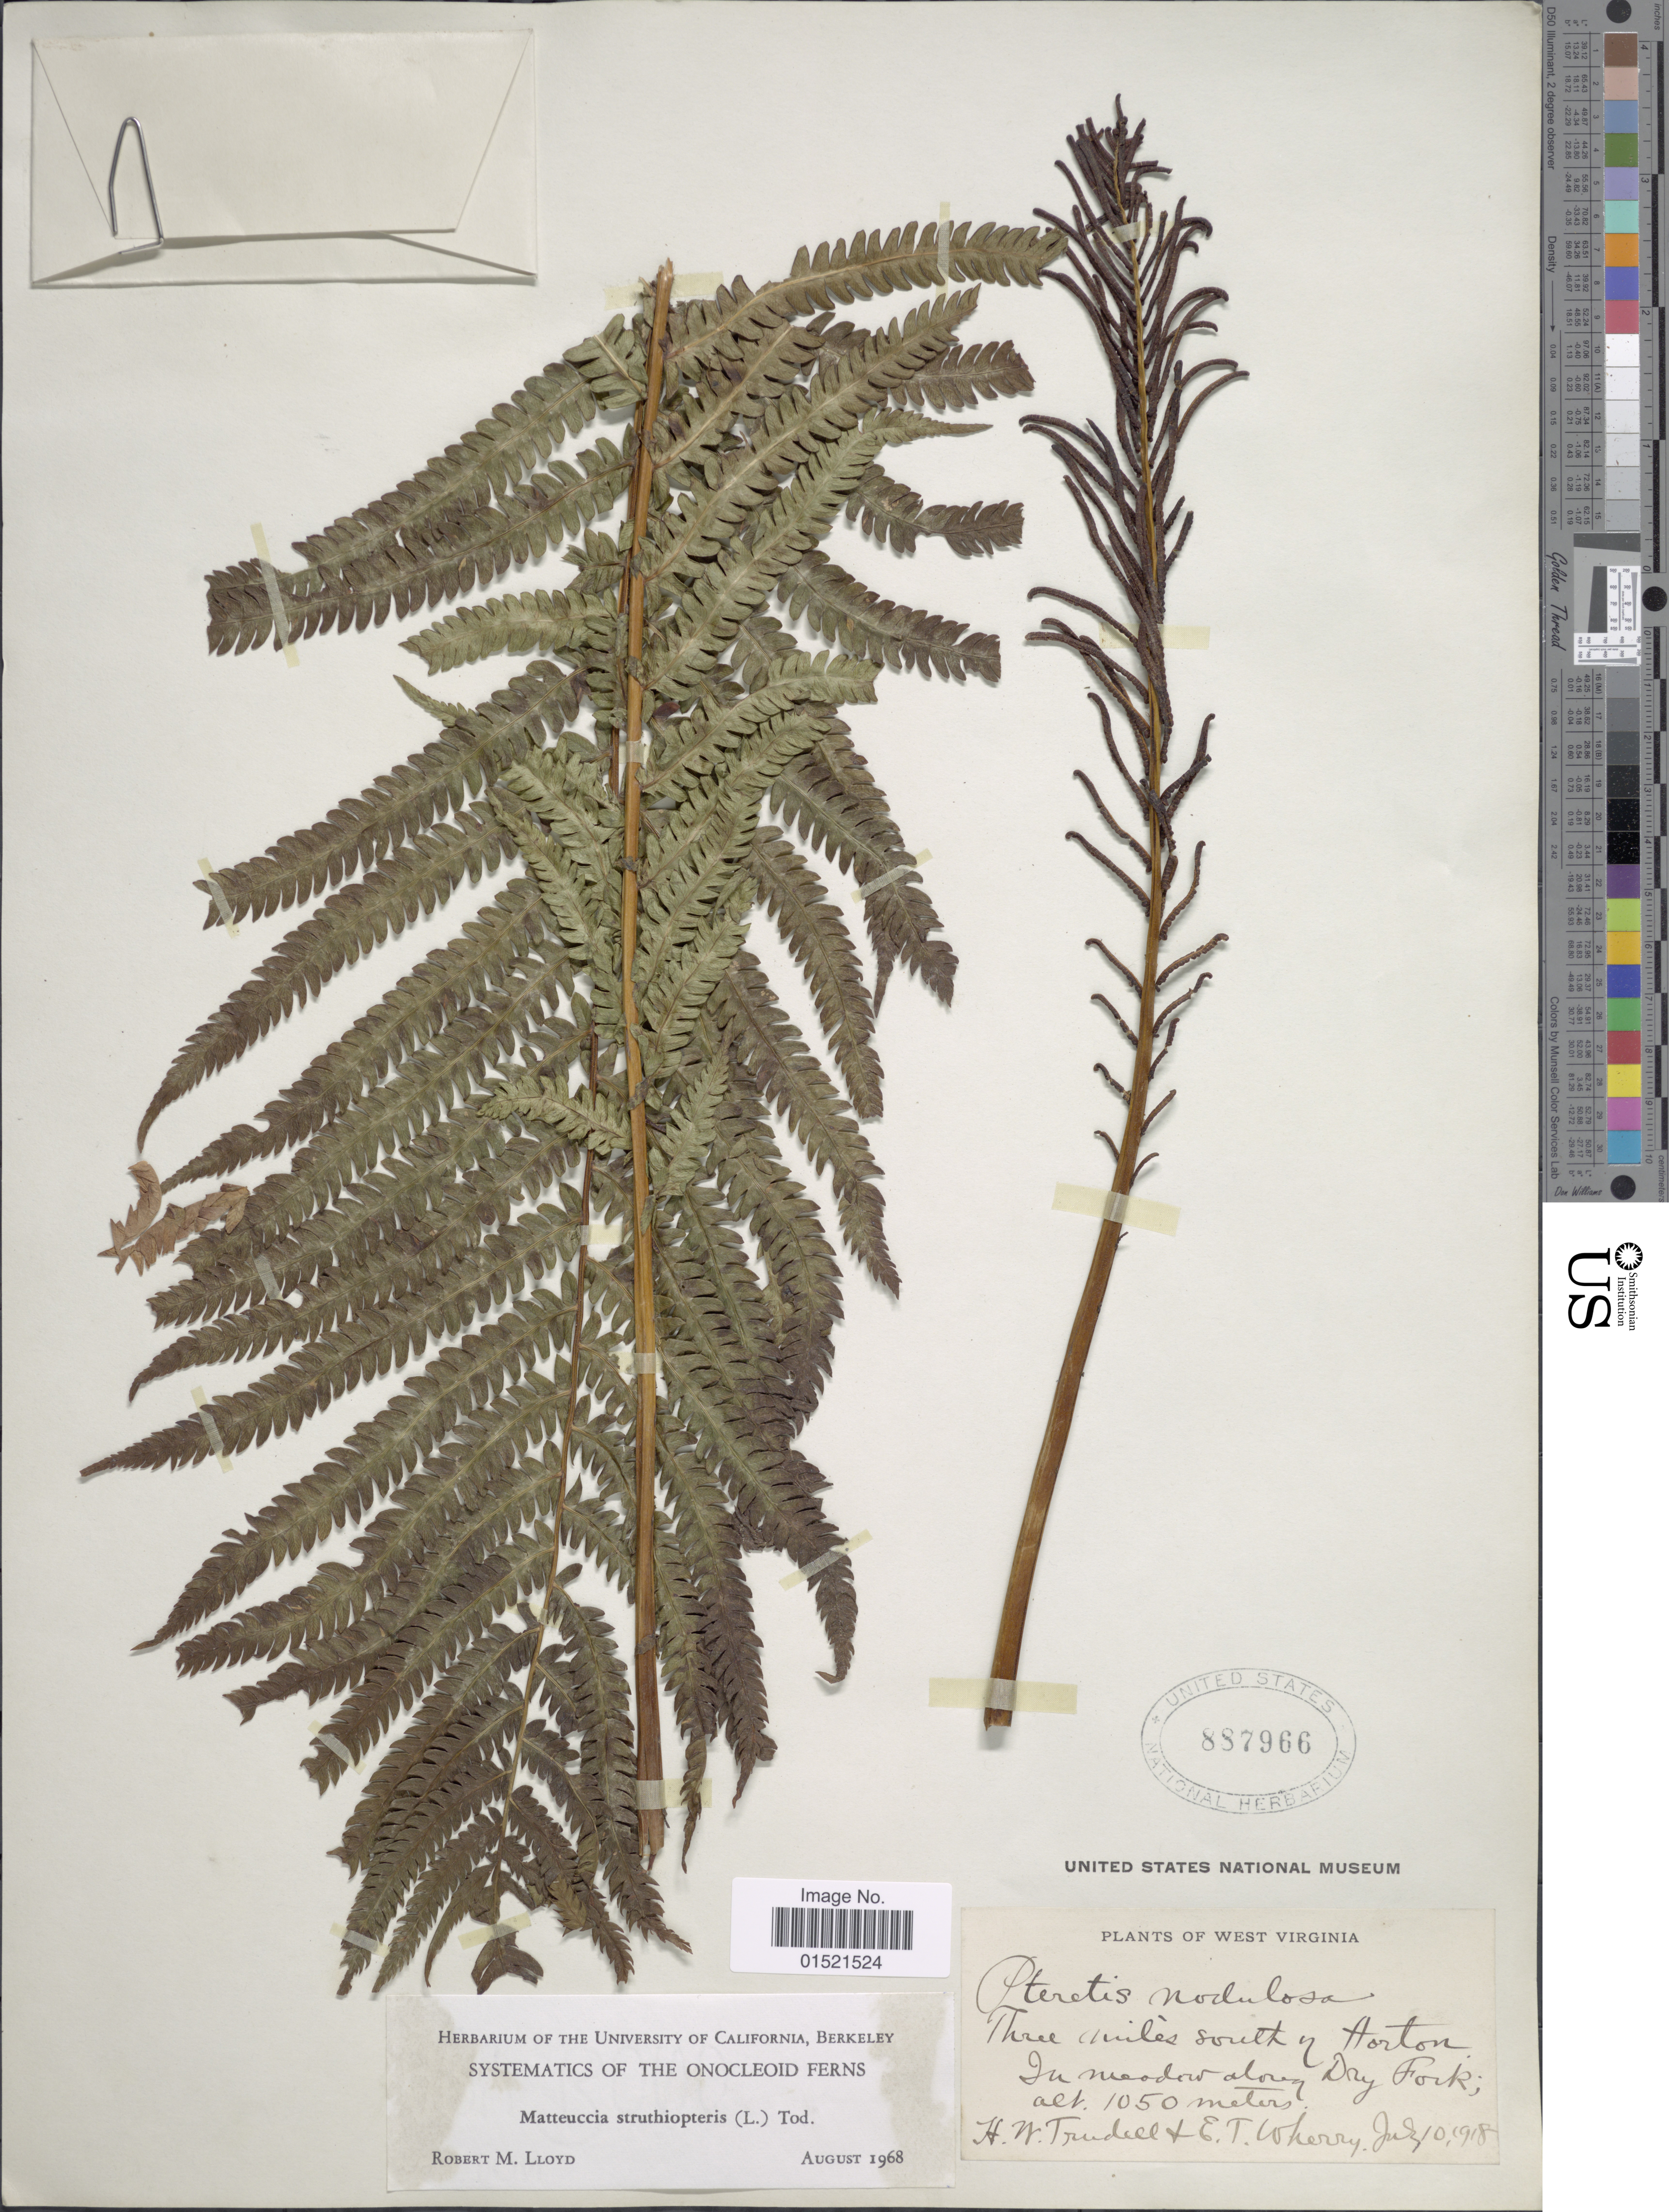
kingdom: Plantae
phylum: Tracheophyta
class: Polypodiopsida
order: Polypodiales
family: Onocleaceae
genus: Matteuccia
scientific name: Matteuccia struthiopteris var. pensylvanica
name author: (Willd.) C.V. Morton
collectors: H. Trudell & E. T. Wherry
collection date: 1918-07-10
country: United States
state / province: West Virginia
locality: Three miles south of Horton. In meadows along Dry Fork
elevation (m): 1050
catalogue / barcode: US 887966